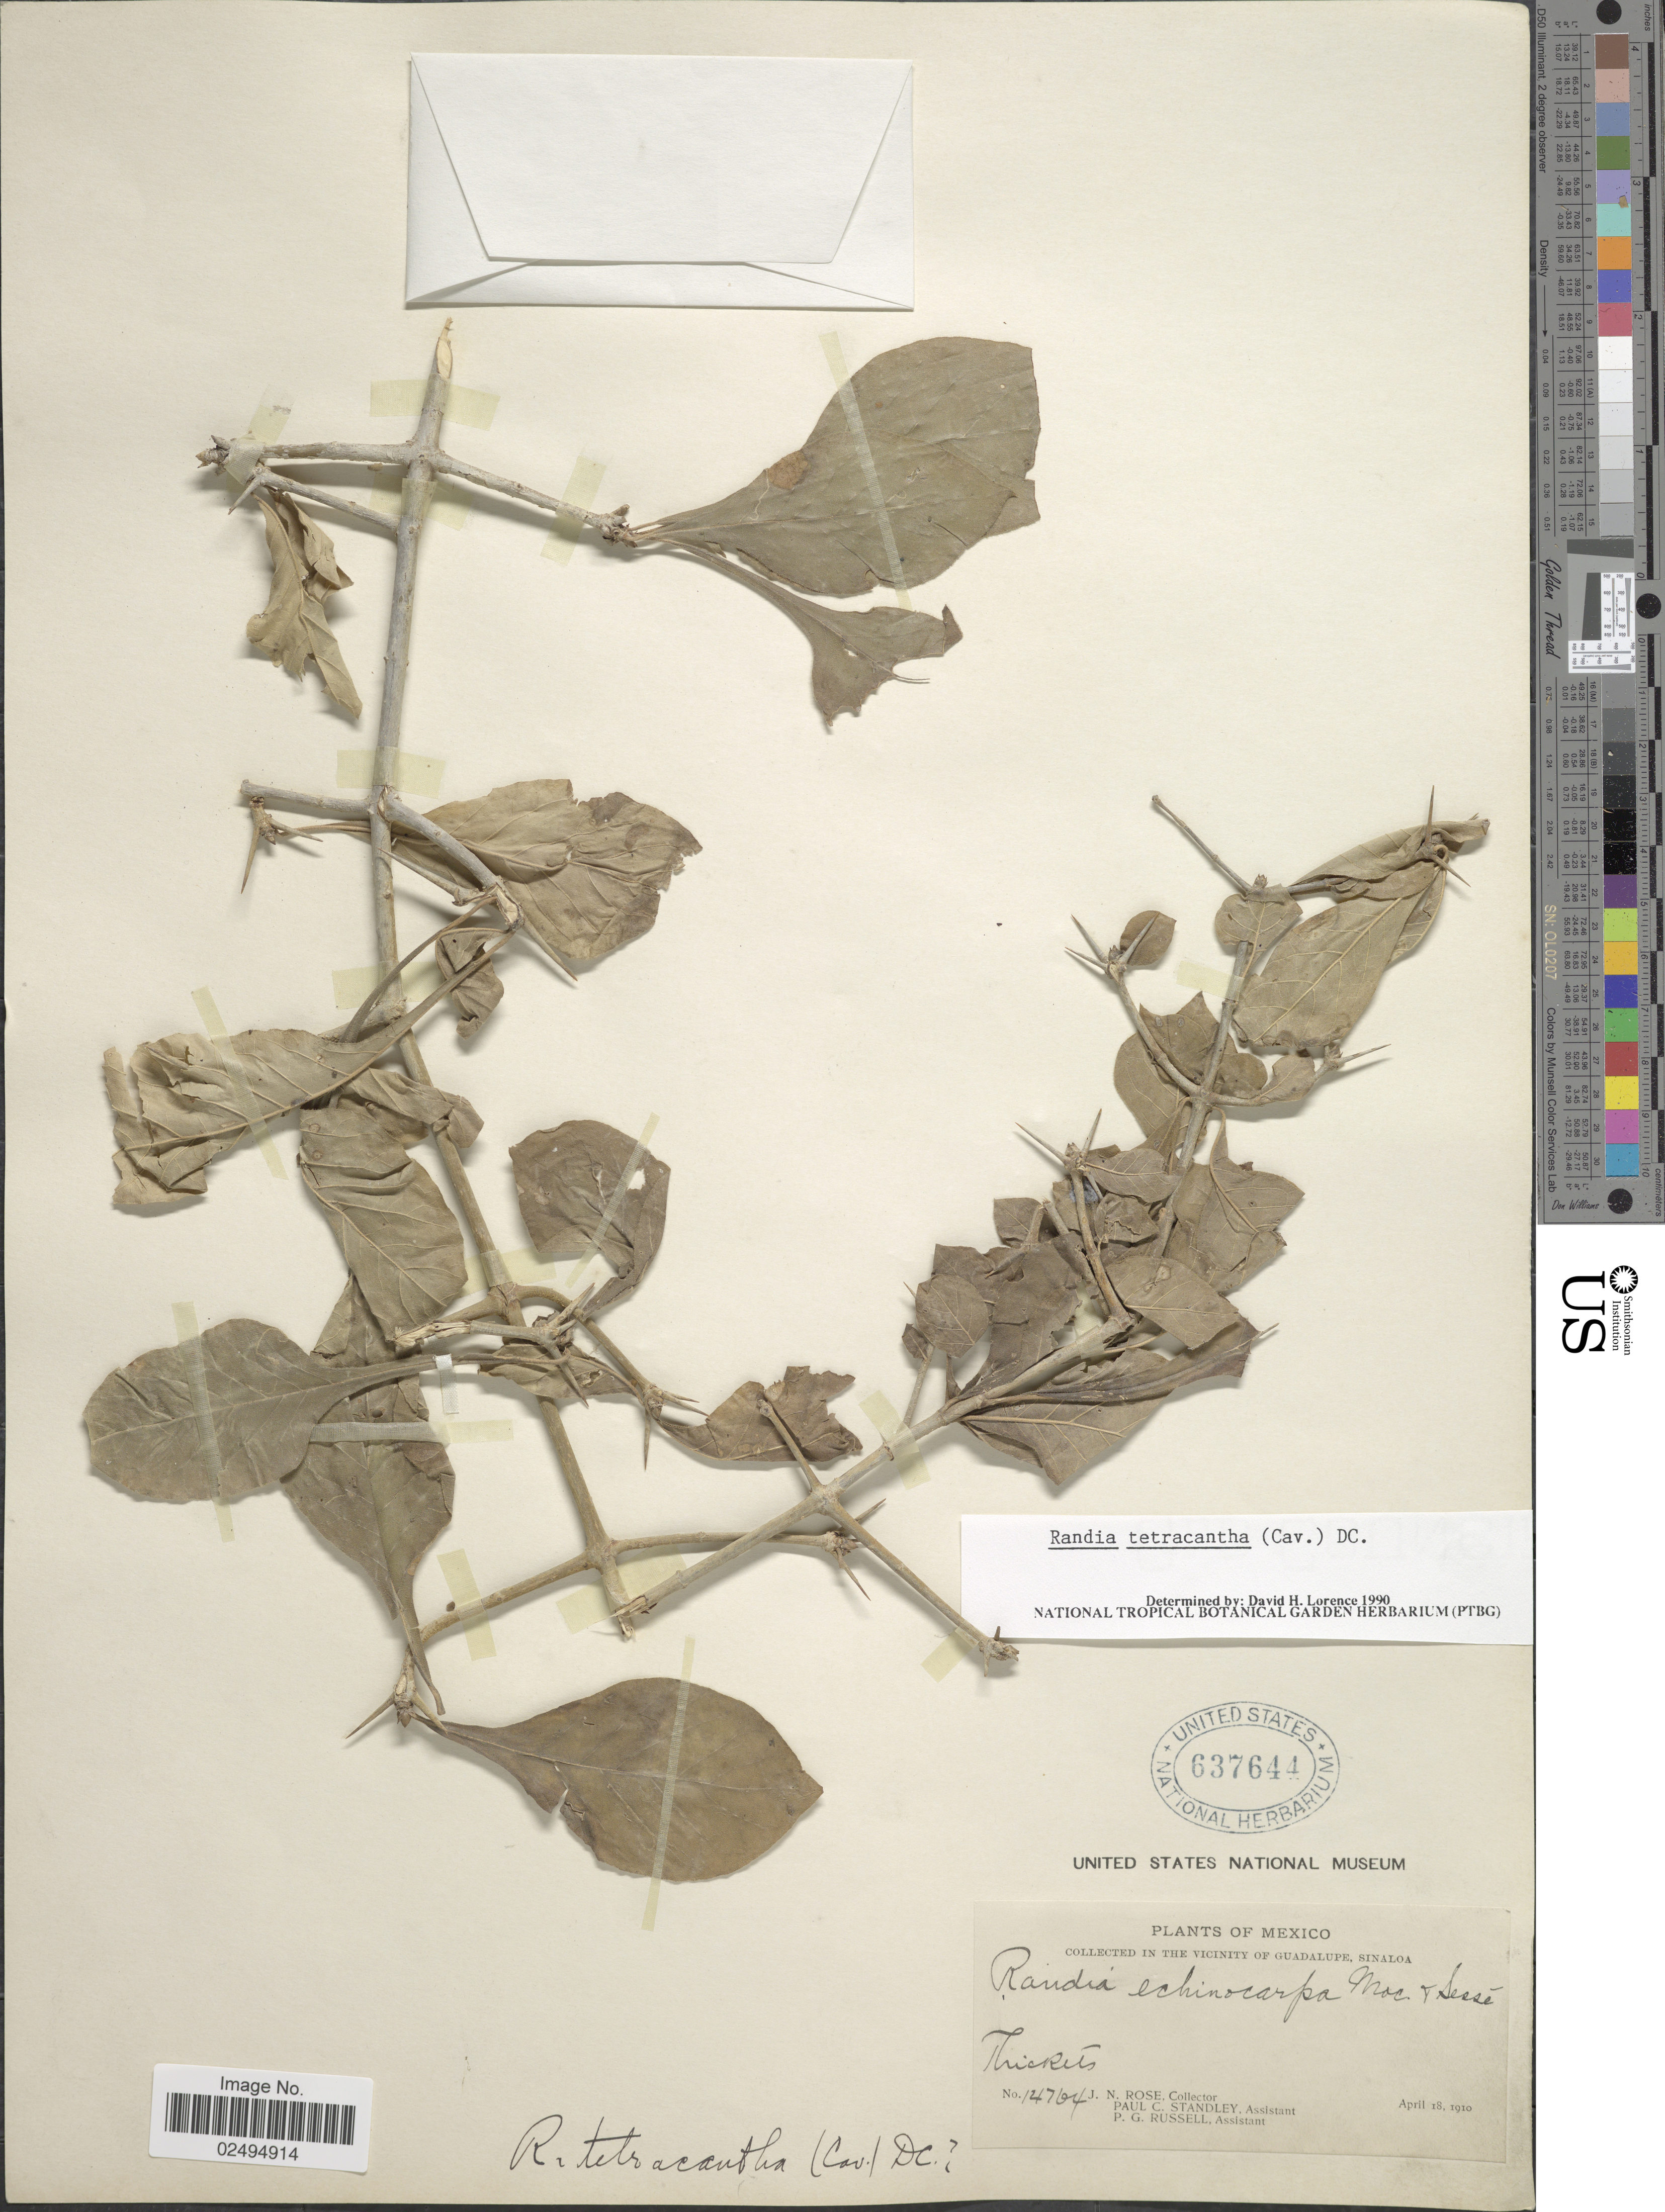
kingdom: Plantae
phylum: Tracheophyta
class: Magnoliopsida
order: Gentianales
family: Rubiaceae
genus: Randia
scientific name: Randia tetracantha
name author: (Cav.) DC.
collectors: J. N. Rose, P. C. Standley & P. G. Russell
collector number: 14764*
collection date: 1910-04-18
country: Mexico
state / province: Sinaloa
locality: Vicinity of Guadalupe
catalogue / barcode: US 637644